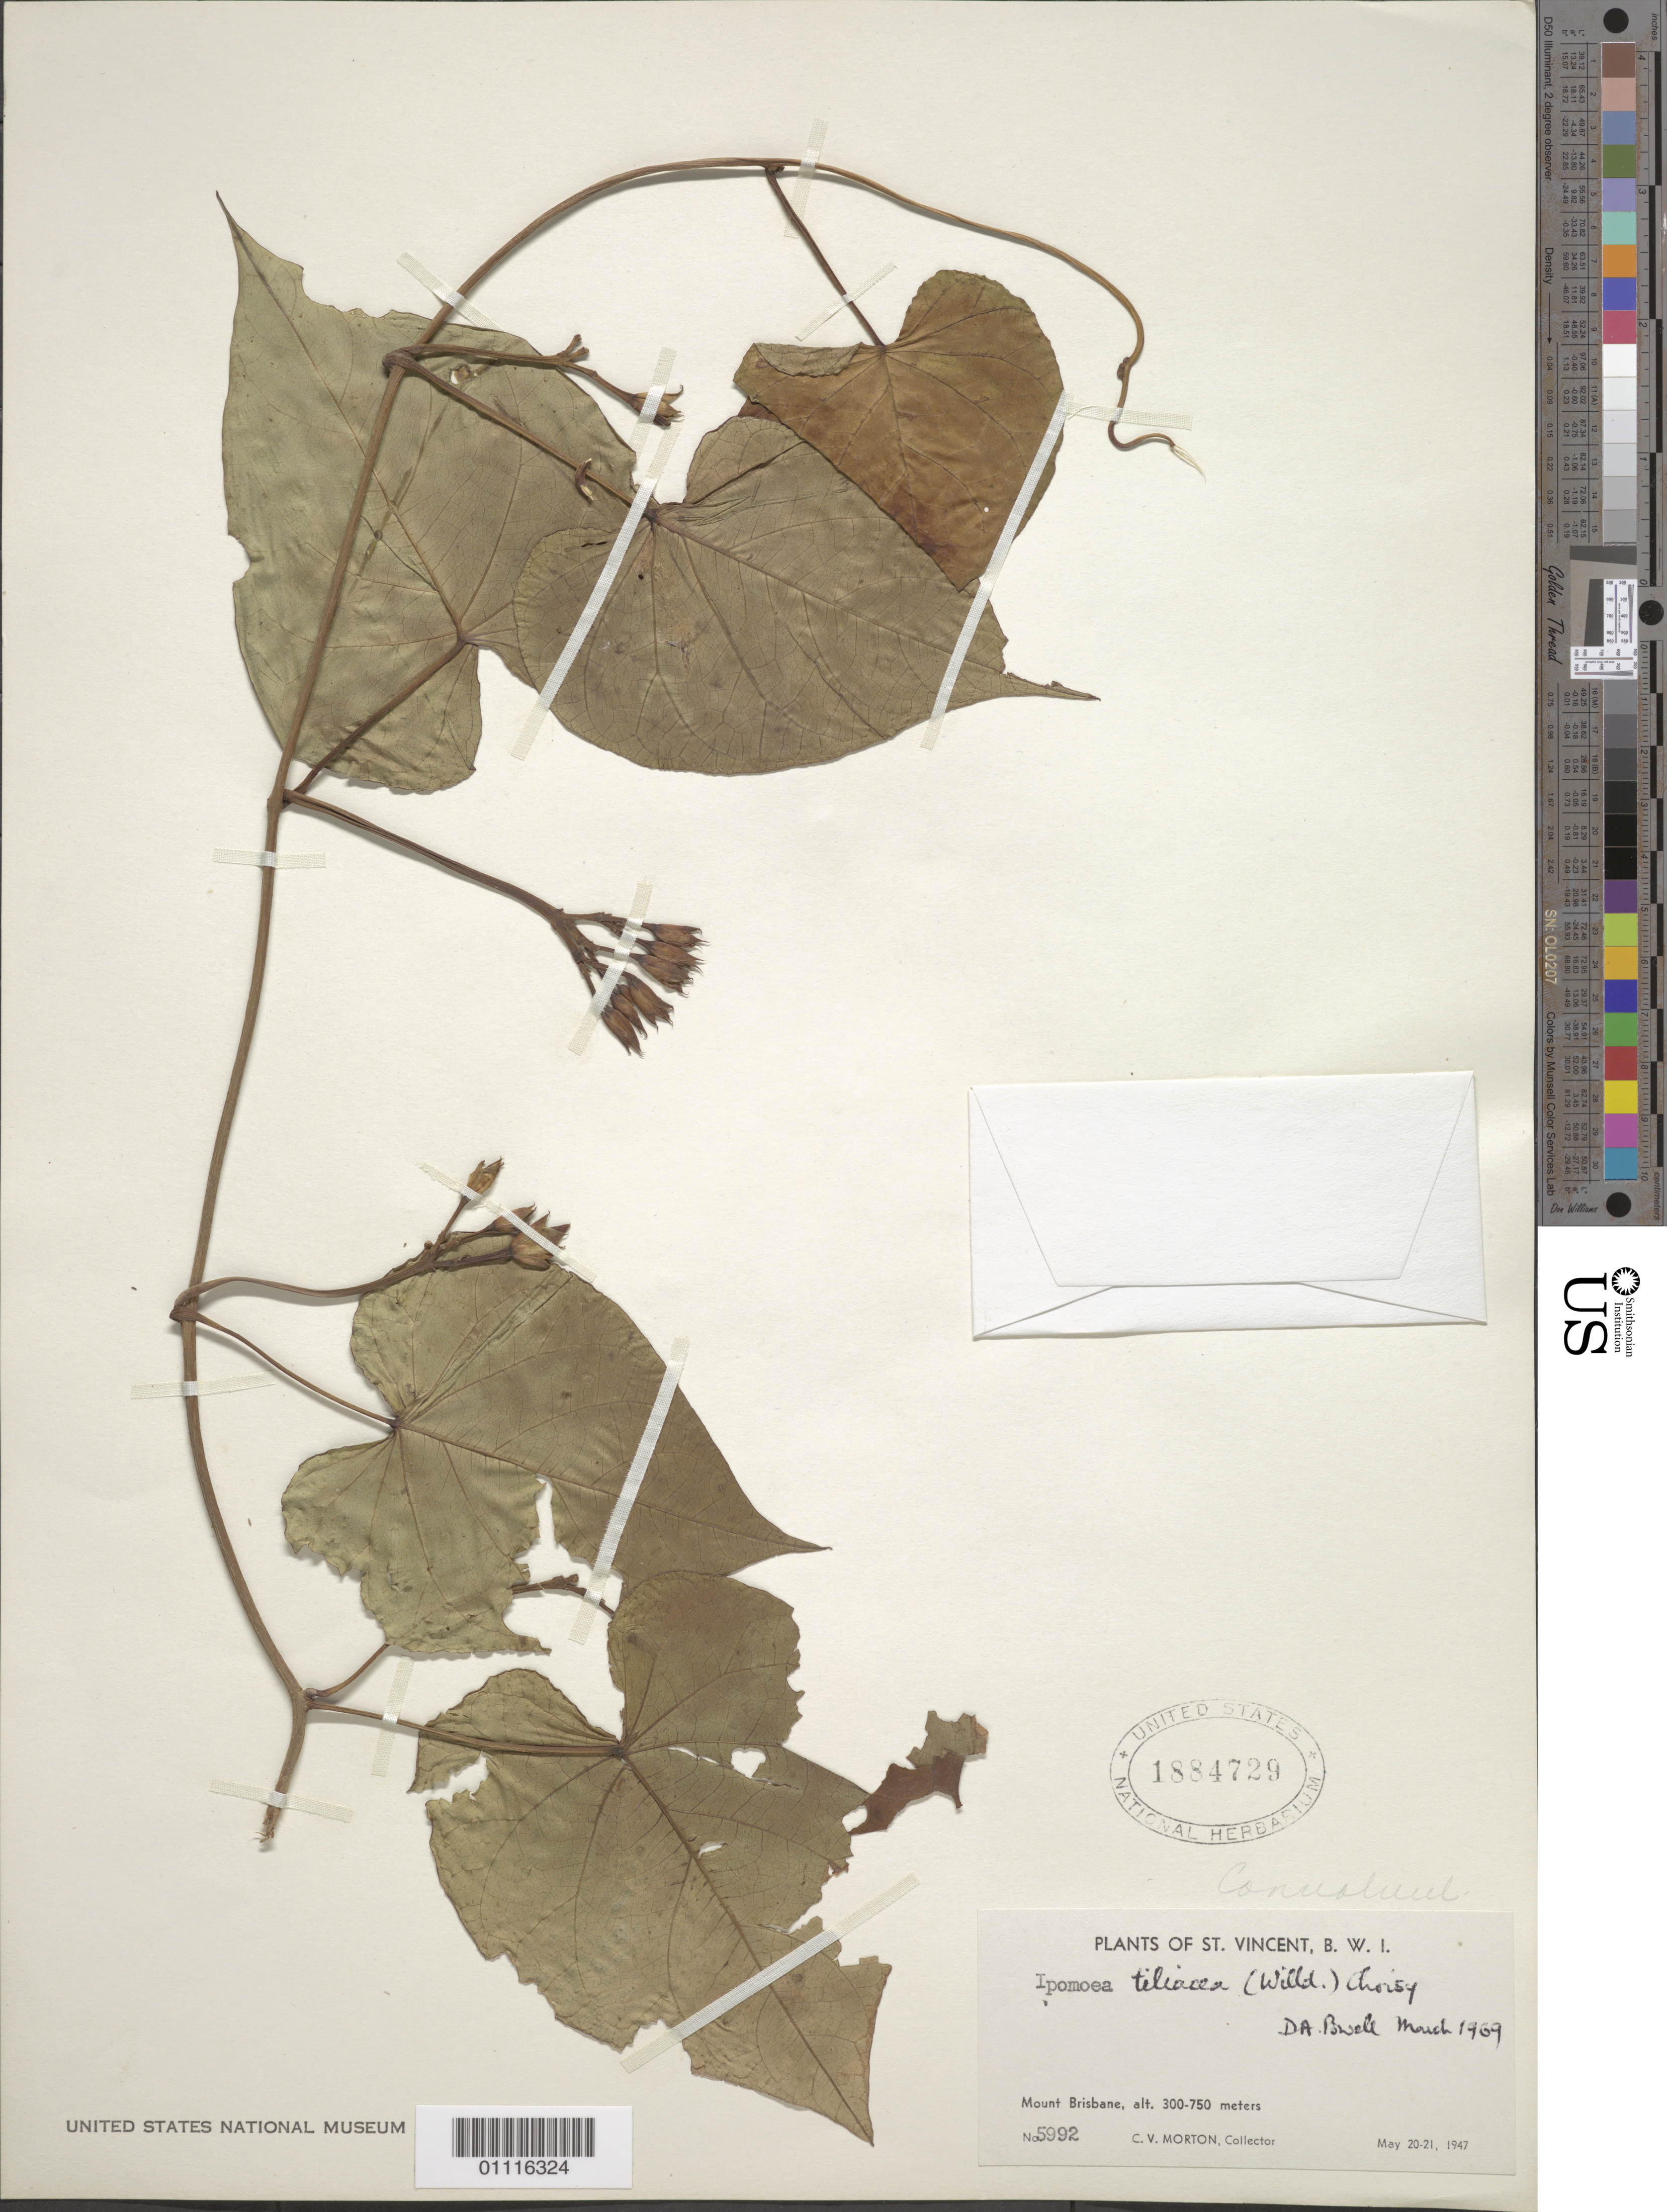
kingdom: Plantae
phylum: Tracheophyta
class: Magnoliopsida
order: Solanales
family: Convolvulaceae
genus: Ipomoea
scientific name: Ipomoea tiliacea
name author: (Willd.) Choisy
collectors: C. V. Morton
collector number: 5992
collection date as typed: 20 May 1947 to 21 May 1947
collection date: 1947-05-20/1947-05-21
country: St. Vincent - Grenadines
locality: Mount Brisbane.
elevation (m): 300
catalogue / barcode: US 1884729